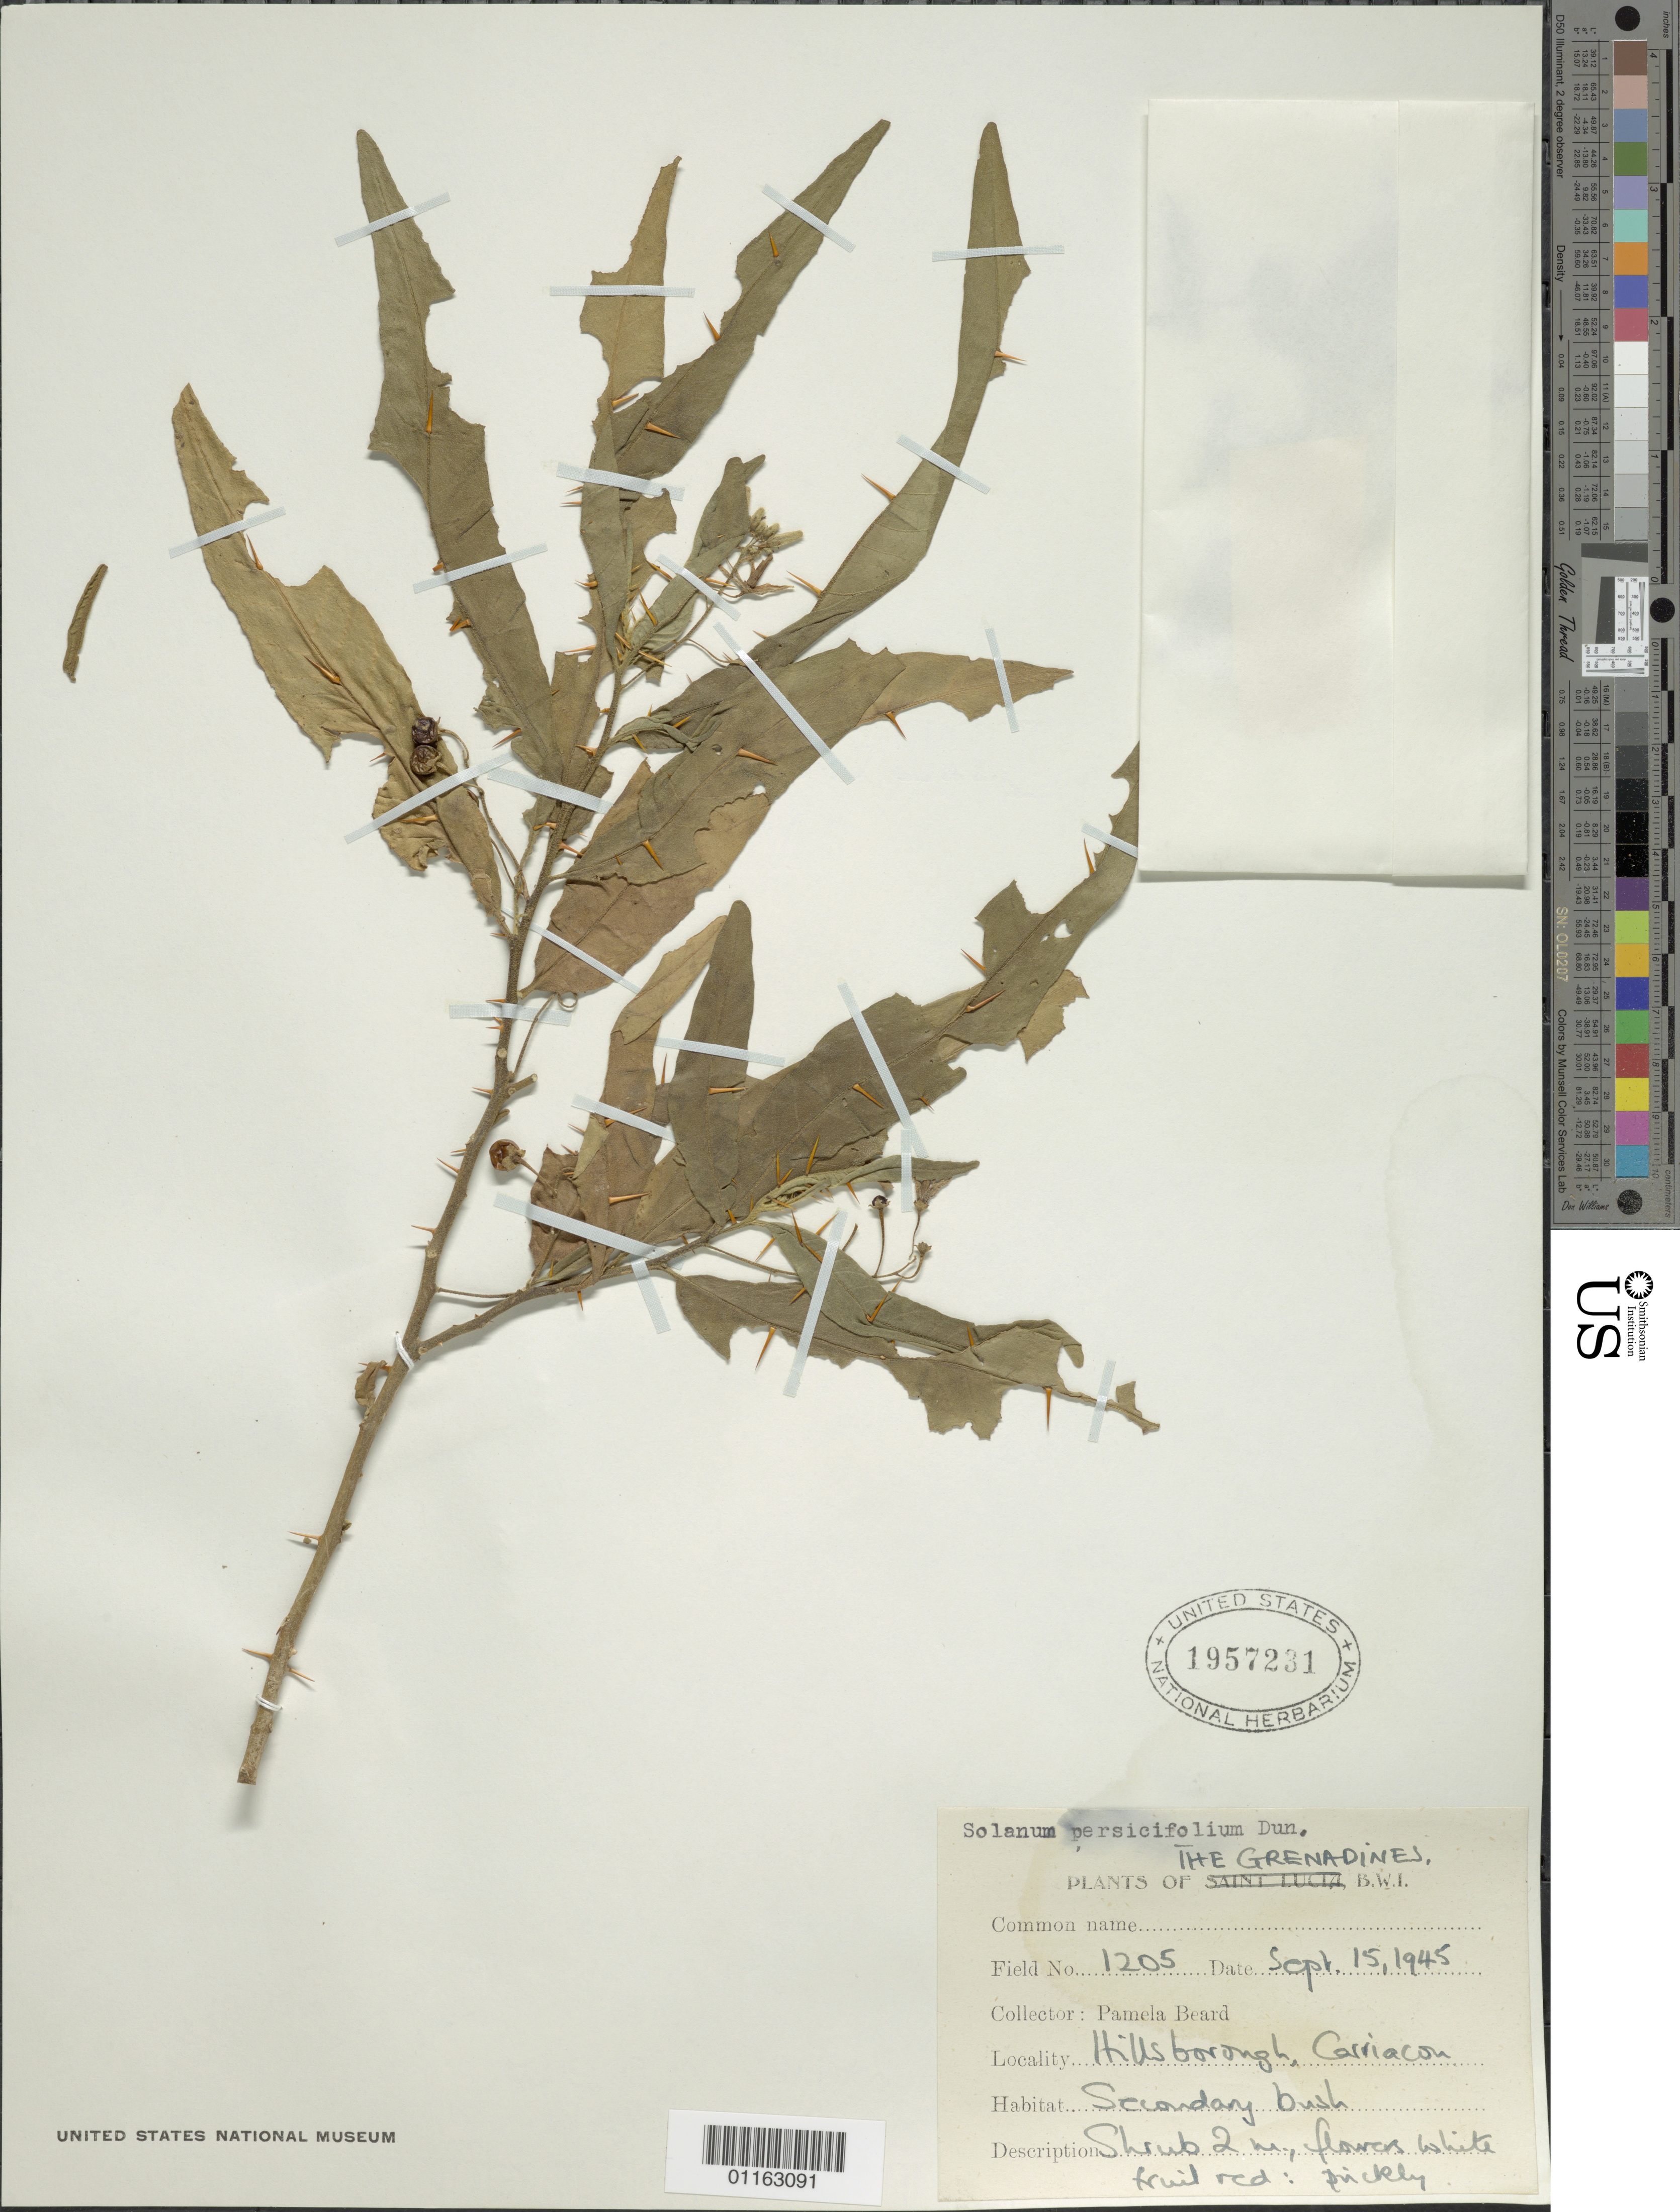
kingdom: Plantae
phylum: Tracheophyta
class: Magnoliopsida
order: Solanales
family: Solanaceae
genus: Solanum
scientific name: Solanum persicifolium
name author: Dunal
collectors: P. Beard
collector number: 1205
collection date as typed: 15 Sep 1945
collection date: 1945-09-15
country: St. Vincent - Grenadines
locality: Hillsborough, Carriacon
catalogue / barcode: US 1957231